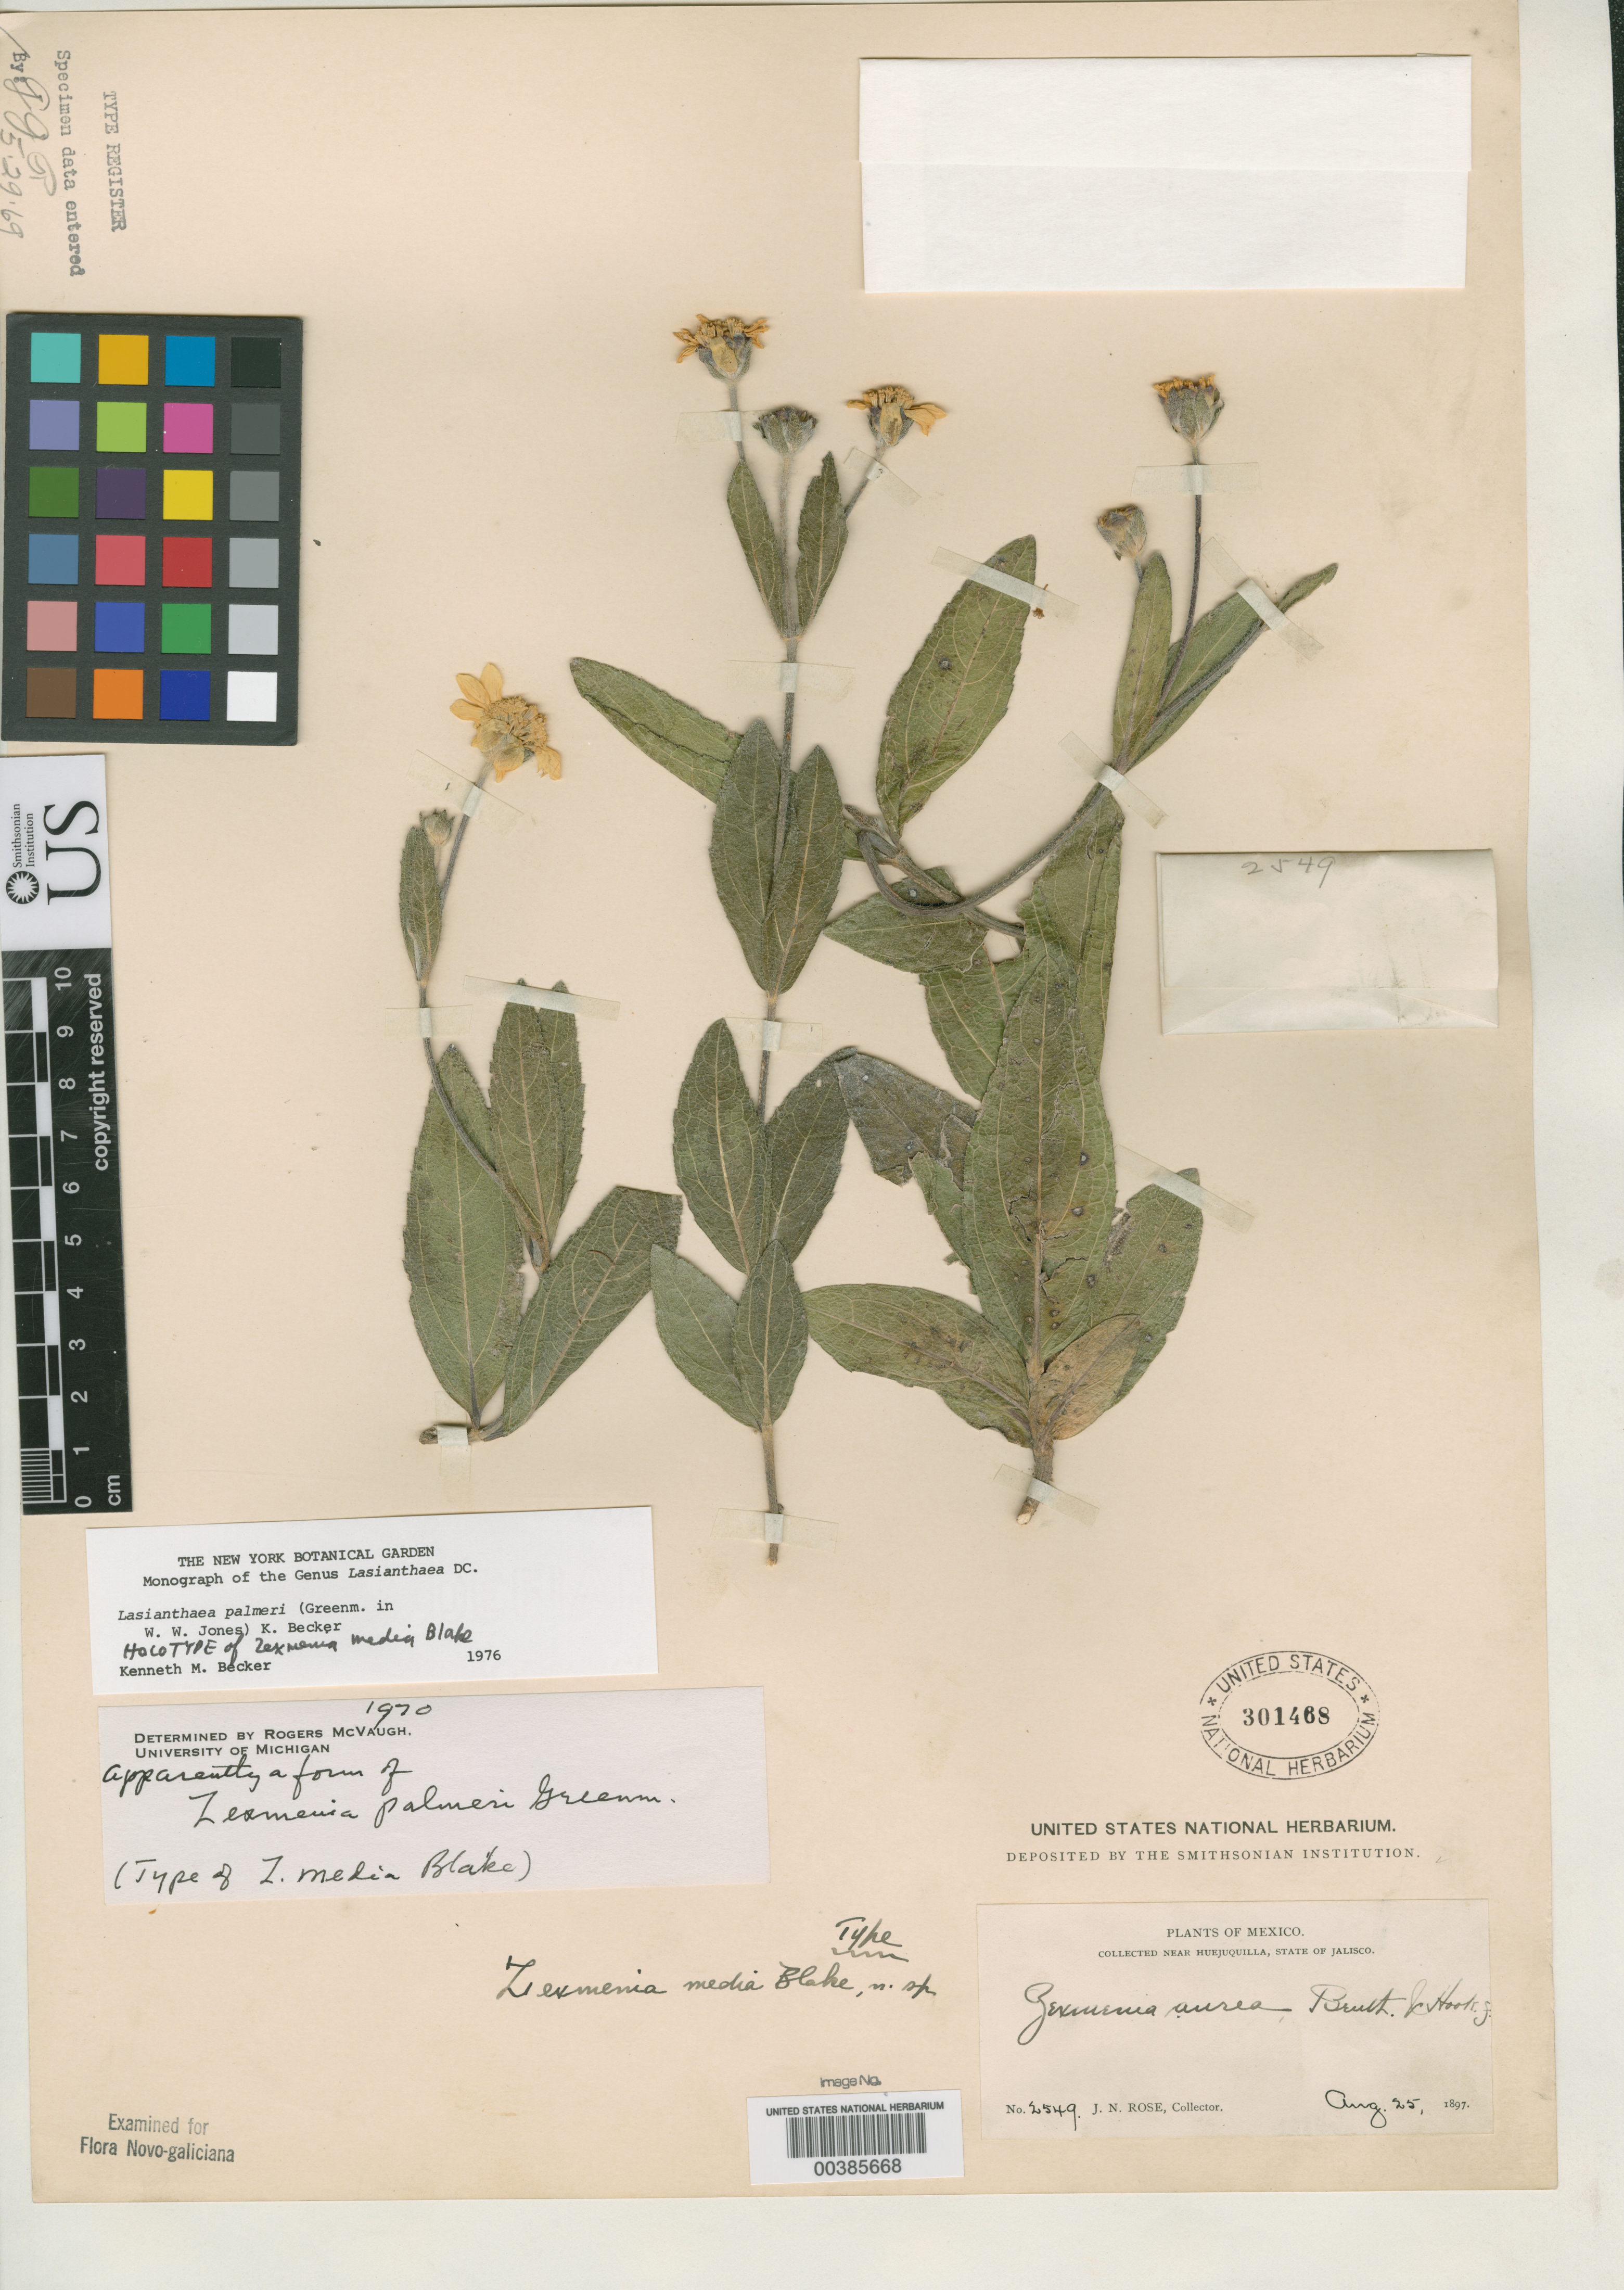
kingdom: Plantae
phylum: Tracheophyta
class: Magnoliopsida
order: Asterales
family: Asteraceae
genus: Zexmenia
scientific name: Zexmenia media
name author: S.F. Blake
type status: Holotype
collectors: J. N. Rose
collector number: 2549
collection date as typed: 25 Aug 1897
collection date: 1897-08-25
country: Mexico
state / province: Jalisco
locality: Near Huejuquilla.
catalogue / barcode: US 301468